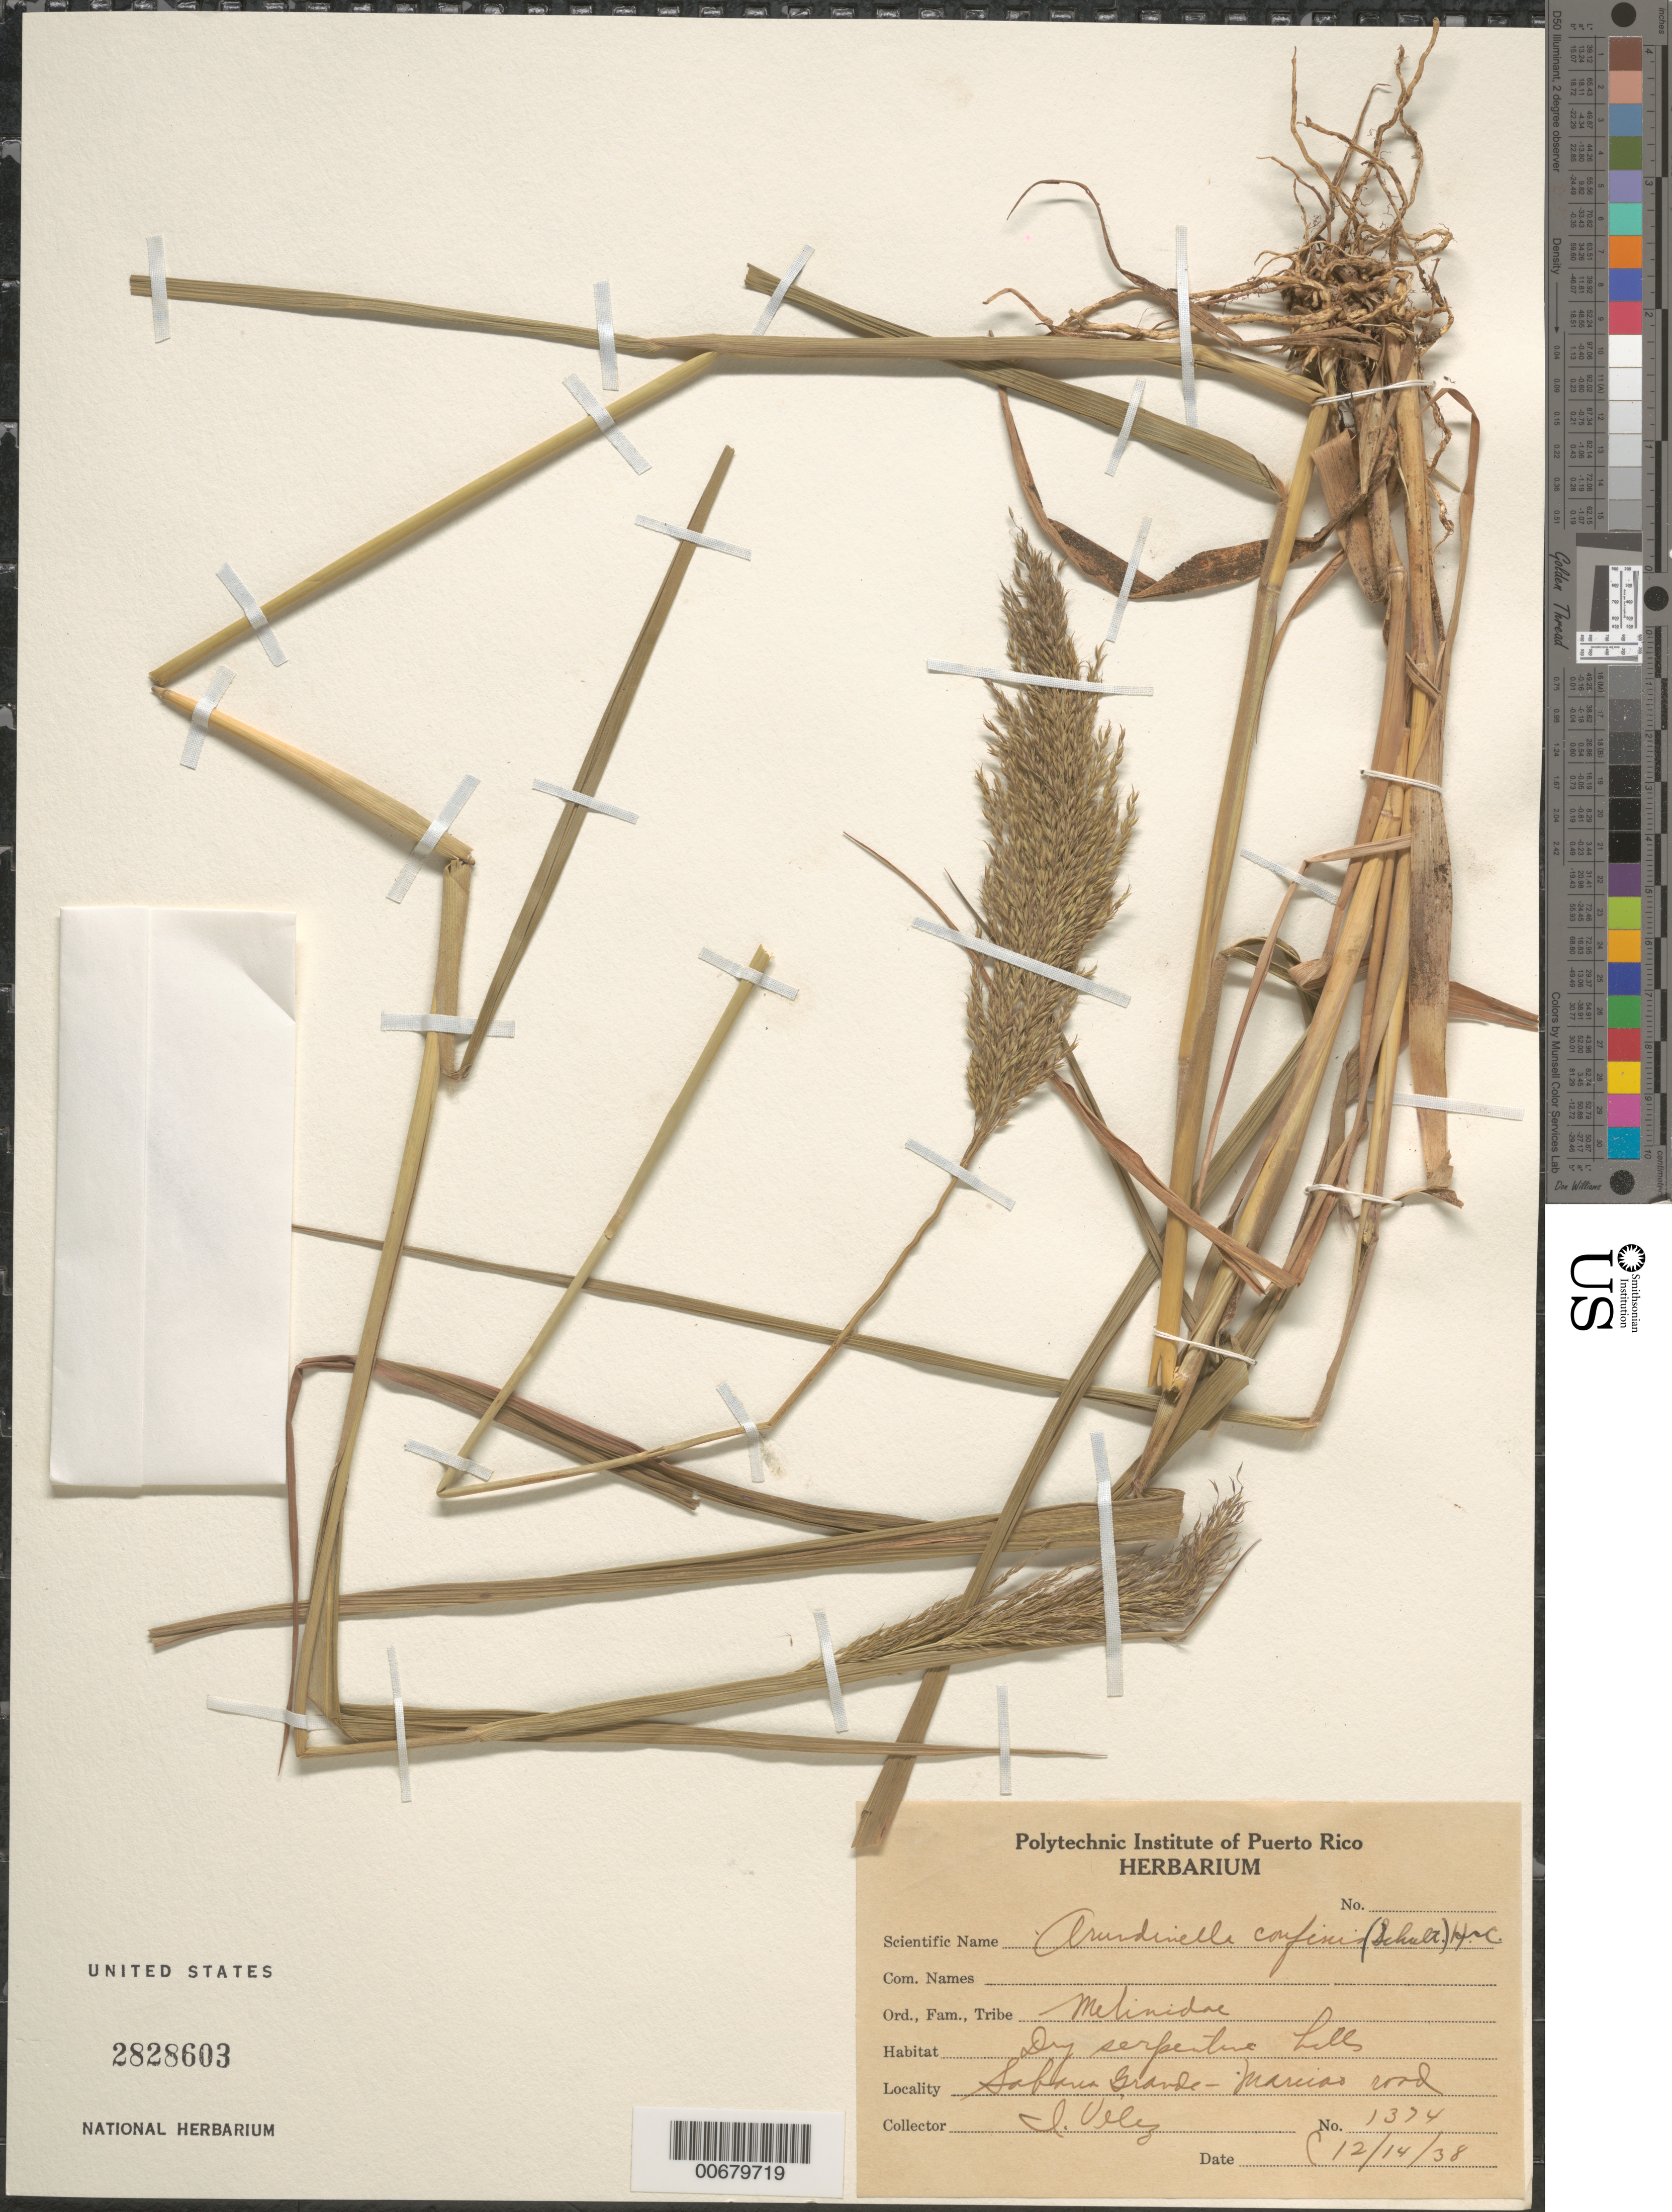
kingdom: Plantae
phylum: Tracheophyta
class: Liliopsida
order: Poales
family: Poaceae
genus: Arundinella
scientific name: Arundinella hispida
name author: (Humb. & Bonpl. ex Willd.) Kuntze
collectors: I. Velez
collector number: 1374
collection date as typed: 14 Dec 1938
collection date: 1938-12-14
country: Puerto Rico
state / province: Maricao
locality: Sabana Grande- Maricao Road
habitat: Dry serpentine hills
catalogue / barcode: US 2828603